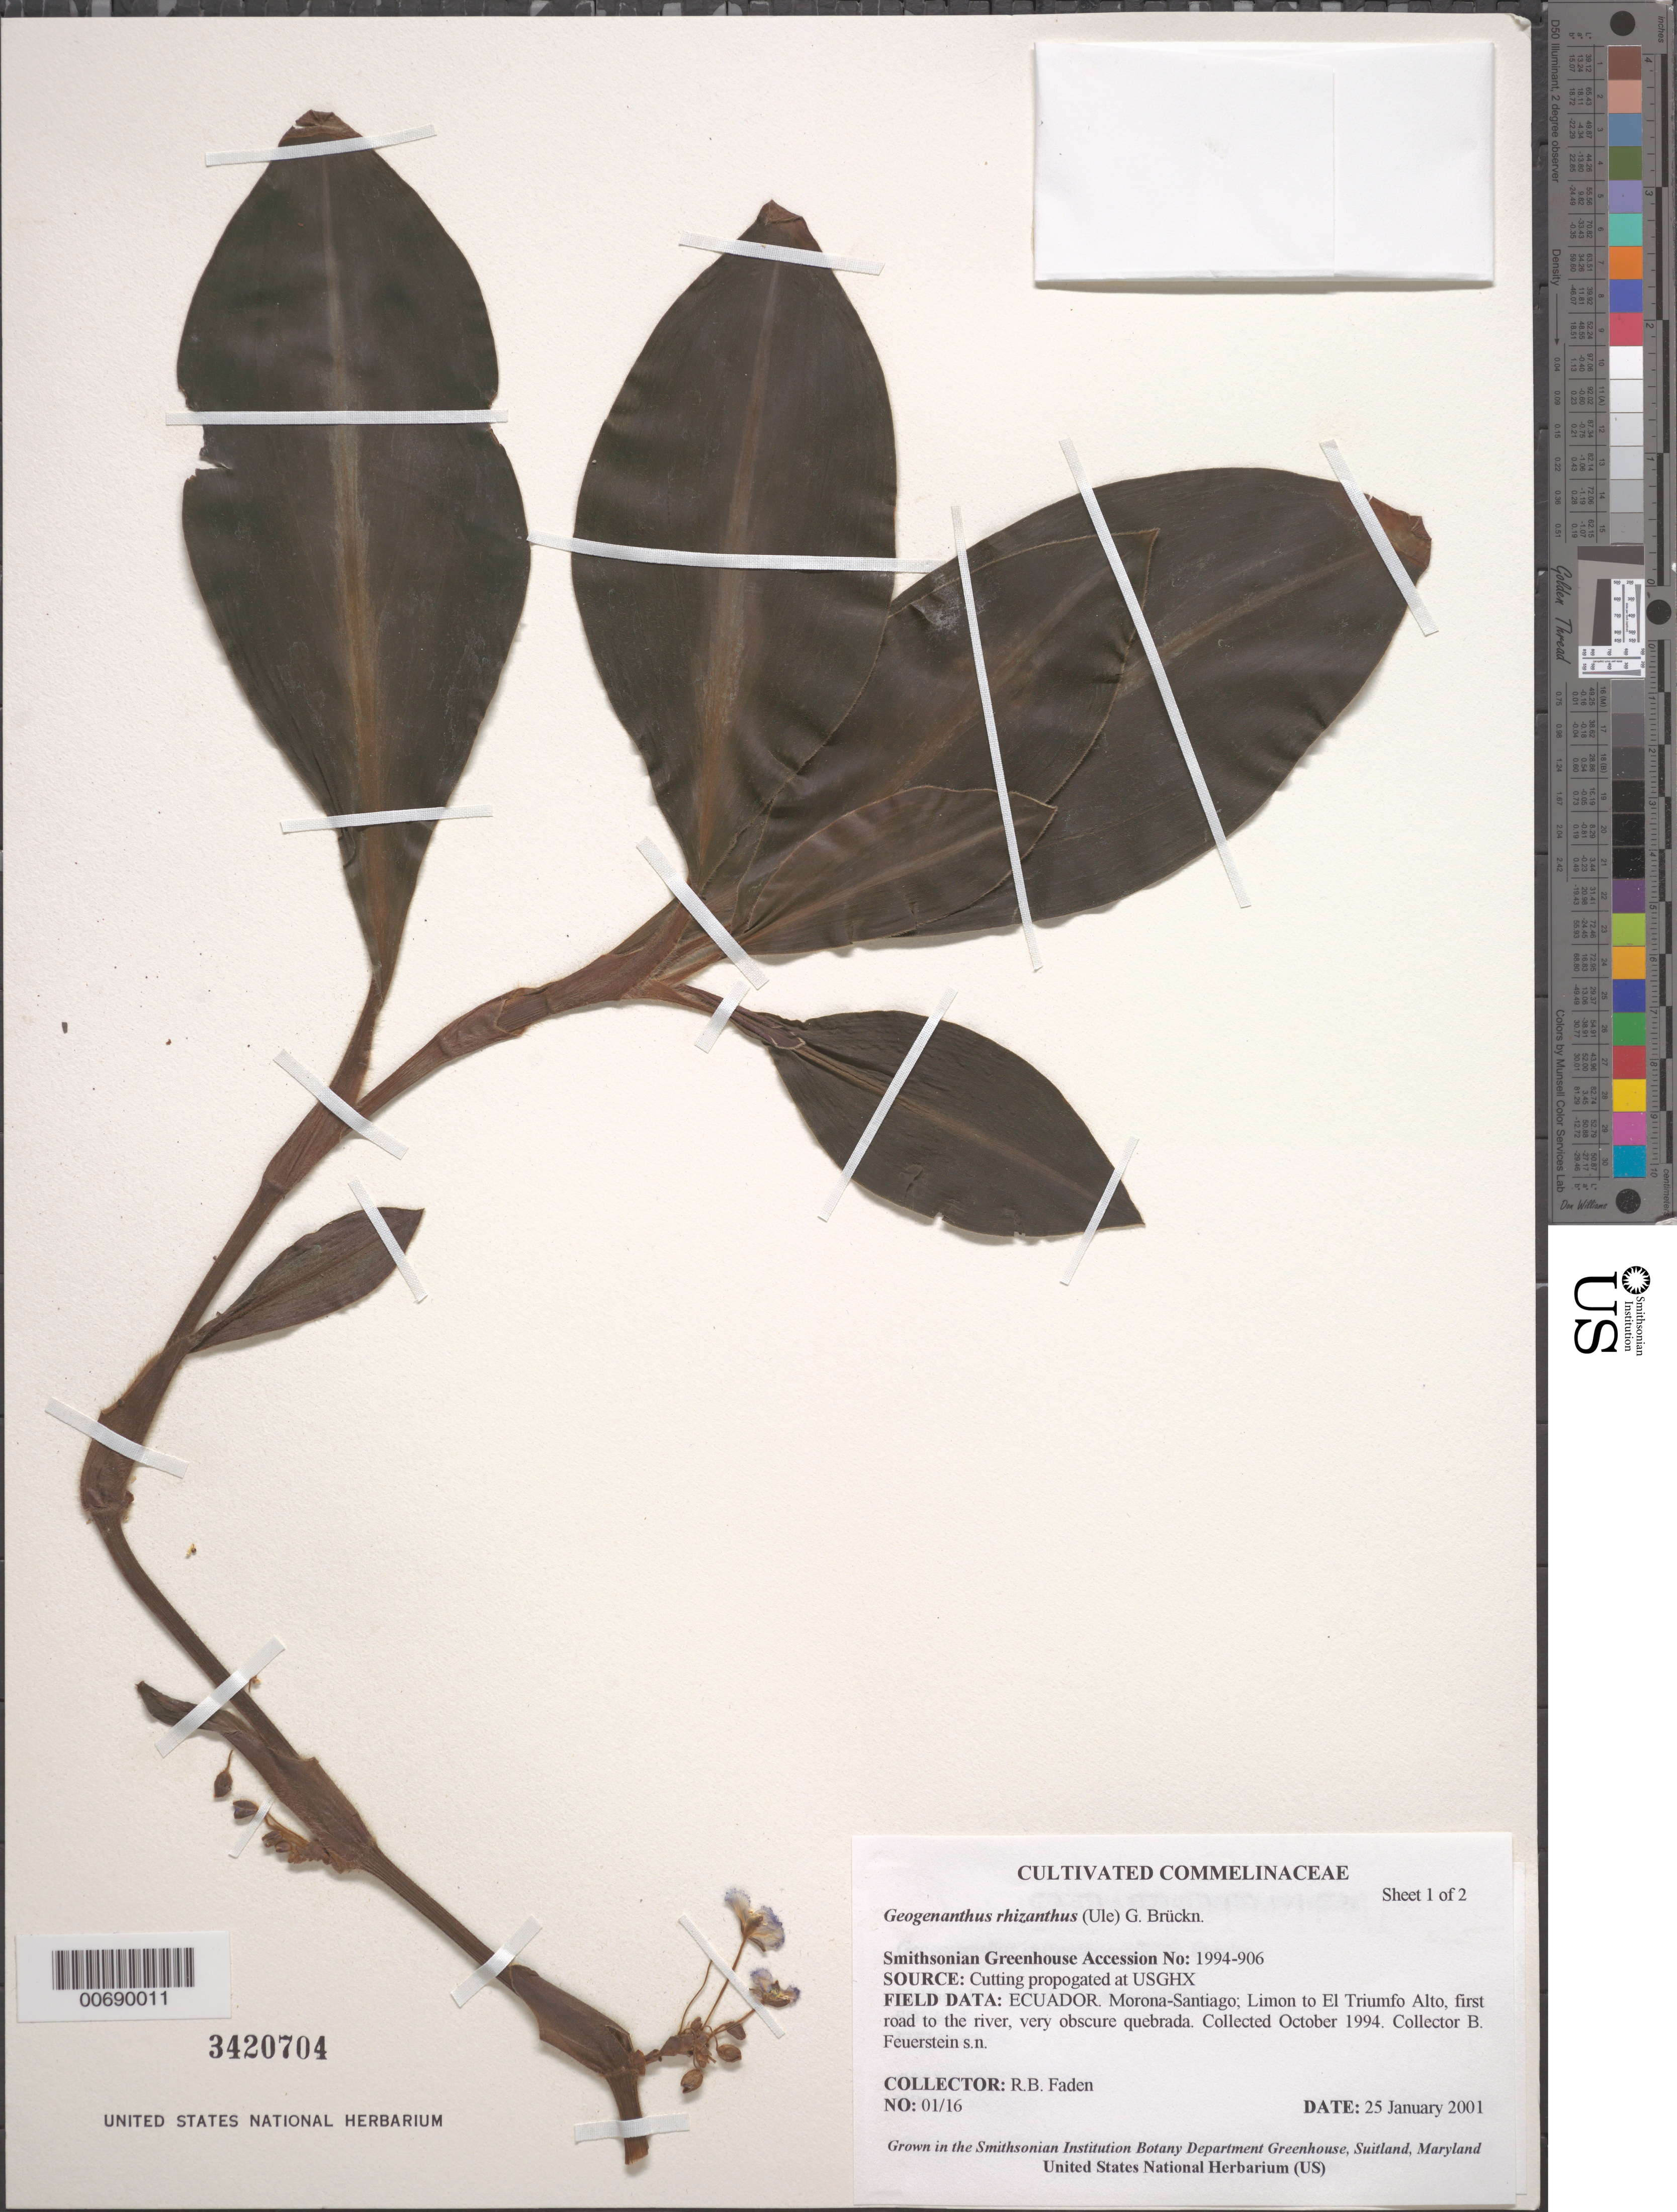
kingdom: Plantae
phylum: Tracheophyta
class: Liliopsida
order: Commelinales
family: Commelinaceae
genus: Geogenanthus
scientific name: Geogenanthus rhizanthus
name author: (Ule) G. Brückn.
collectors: R. B. Faden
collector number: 01/16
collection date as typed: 25 Jan 2001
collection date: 2001-01-25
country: United States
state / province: Maryland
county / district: Prince George's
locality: Smithsonian Greenhouse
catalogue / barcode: US 3420704